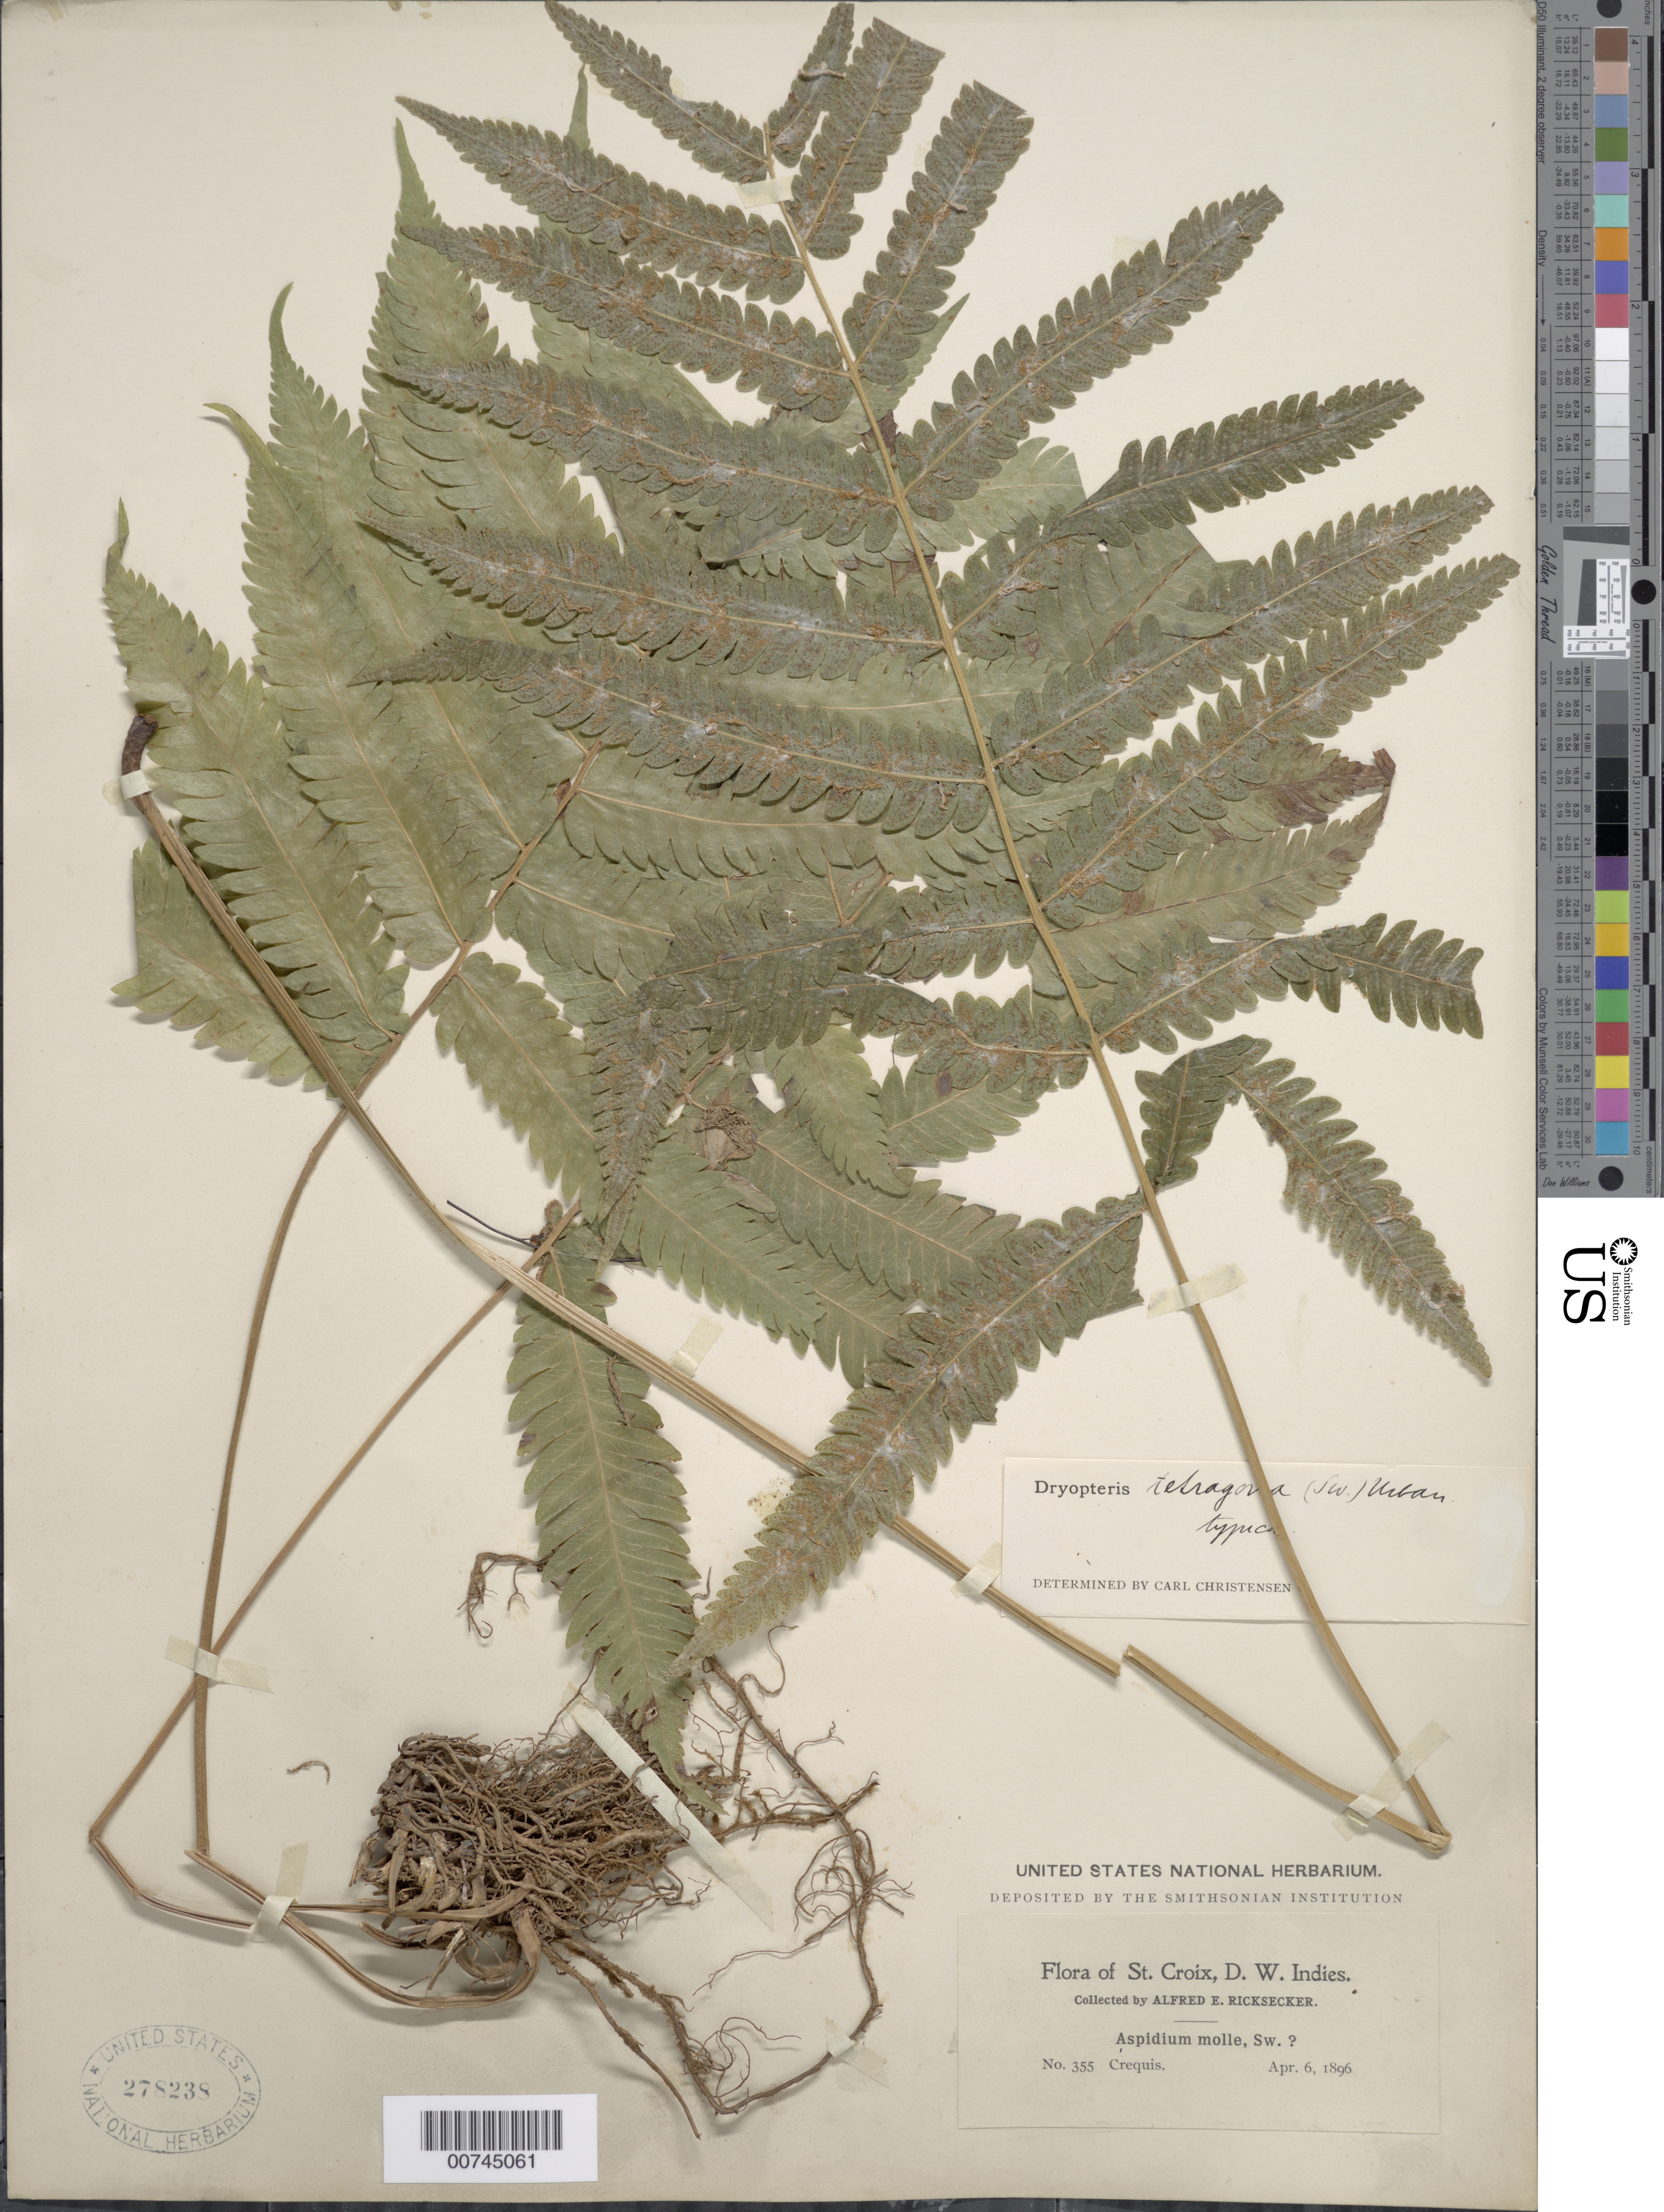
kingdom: Plantae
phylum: Tracheophyta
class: Polypodiopsida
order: Polypodiales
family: Thelypteridaceae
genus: Goniopteris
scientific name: Goniopteris tetragona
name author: (C. Presl) Sw.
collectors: A. E. Ricksecker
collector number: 355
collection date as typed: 06 Apr 1896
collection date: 1896-04-06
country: U.S. Virgin Islands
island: St. Croix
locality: Crequis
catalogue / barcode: US 278238